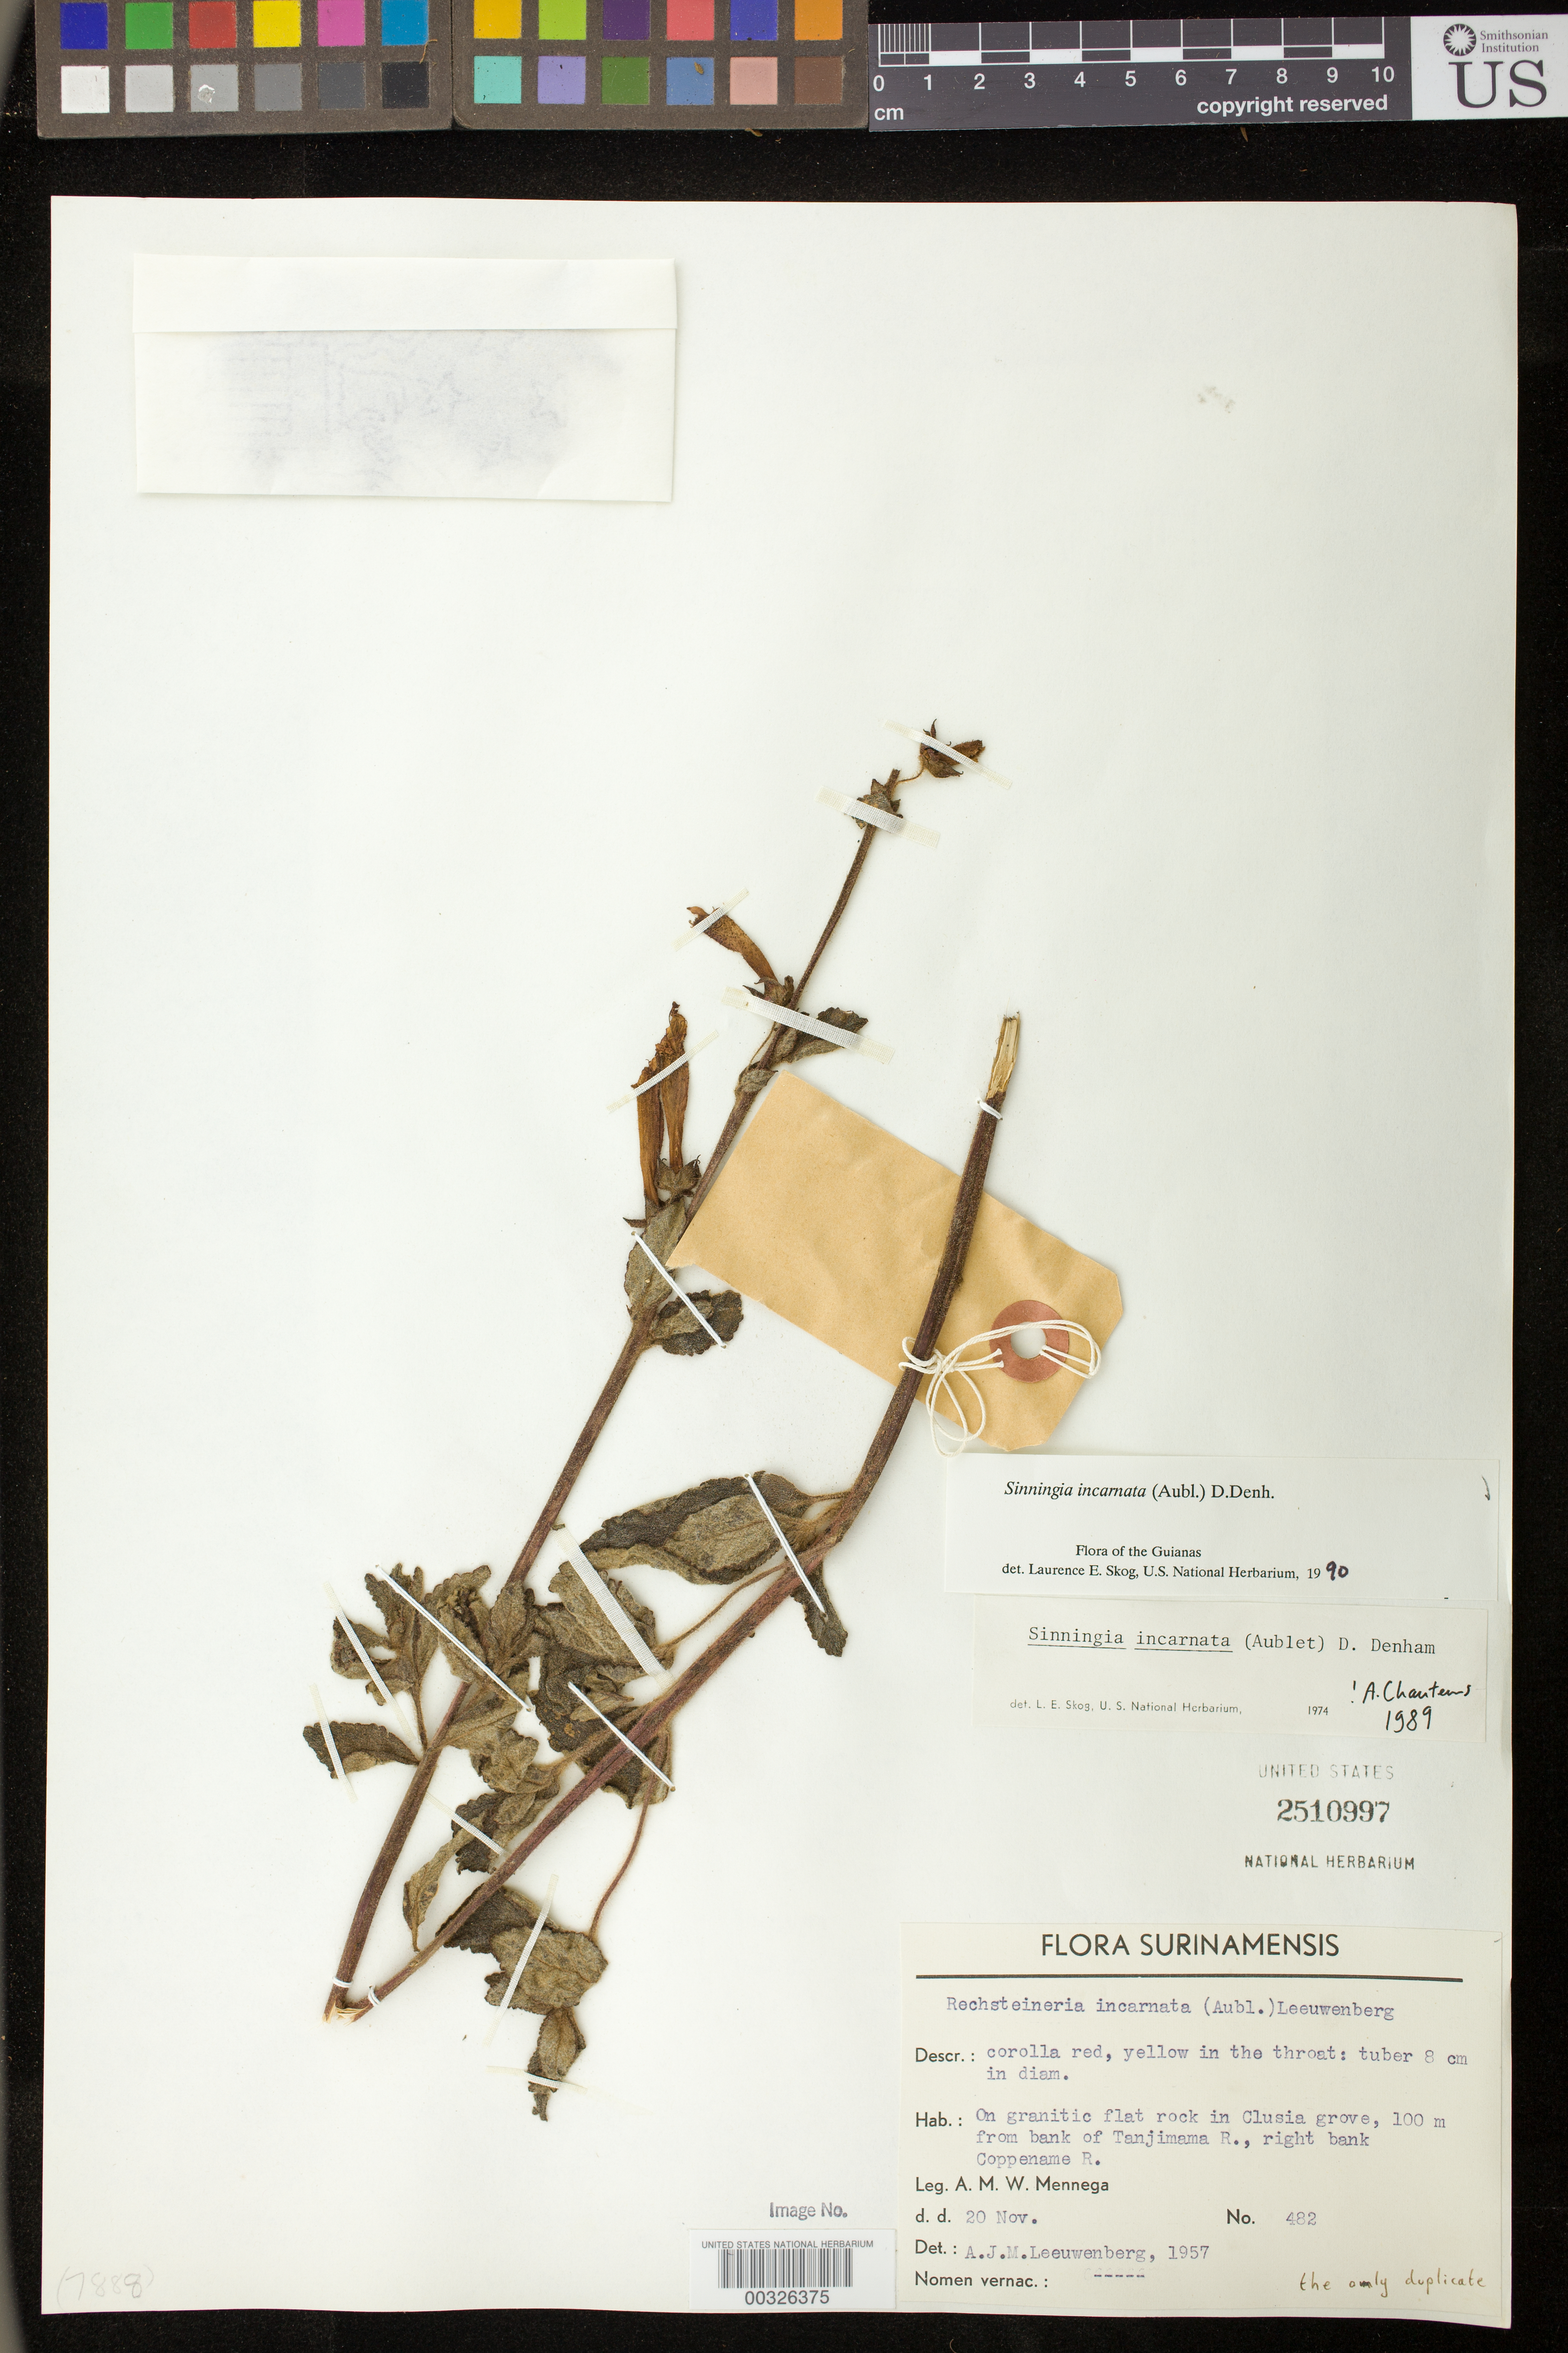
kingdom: Plantae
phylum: Tracheophyta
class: Magnoliopsida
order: Lamiales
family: Gesneriaceae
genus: Sinningia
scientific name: Sinningia incarnata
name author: (Aubl.) D.L. Denham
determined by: Skog, Laurence E.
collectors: A. M. Mennega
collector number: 482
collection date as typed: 20 Nov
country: Suriname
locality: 100 m from bank of Tanjimama R., right bank Coppename R.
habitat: On granitic flat rock in Clusia grove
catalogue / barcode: US 2510997